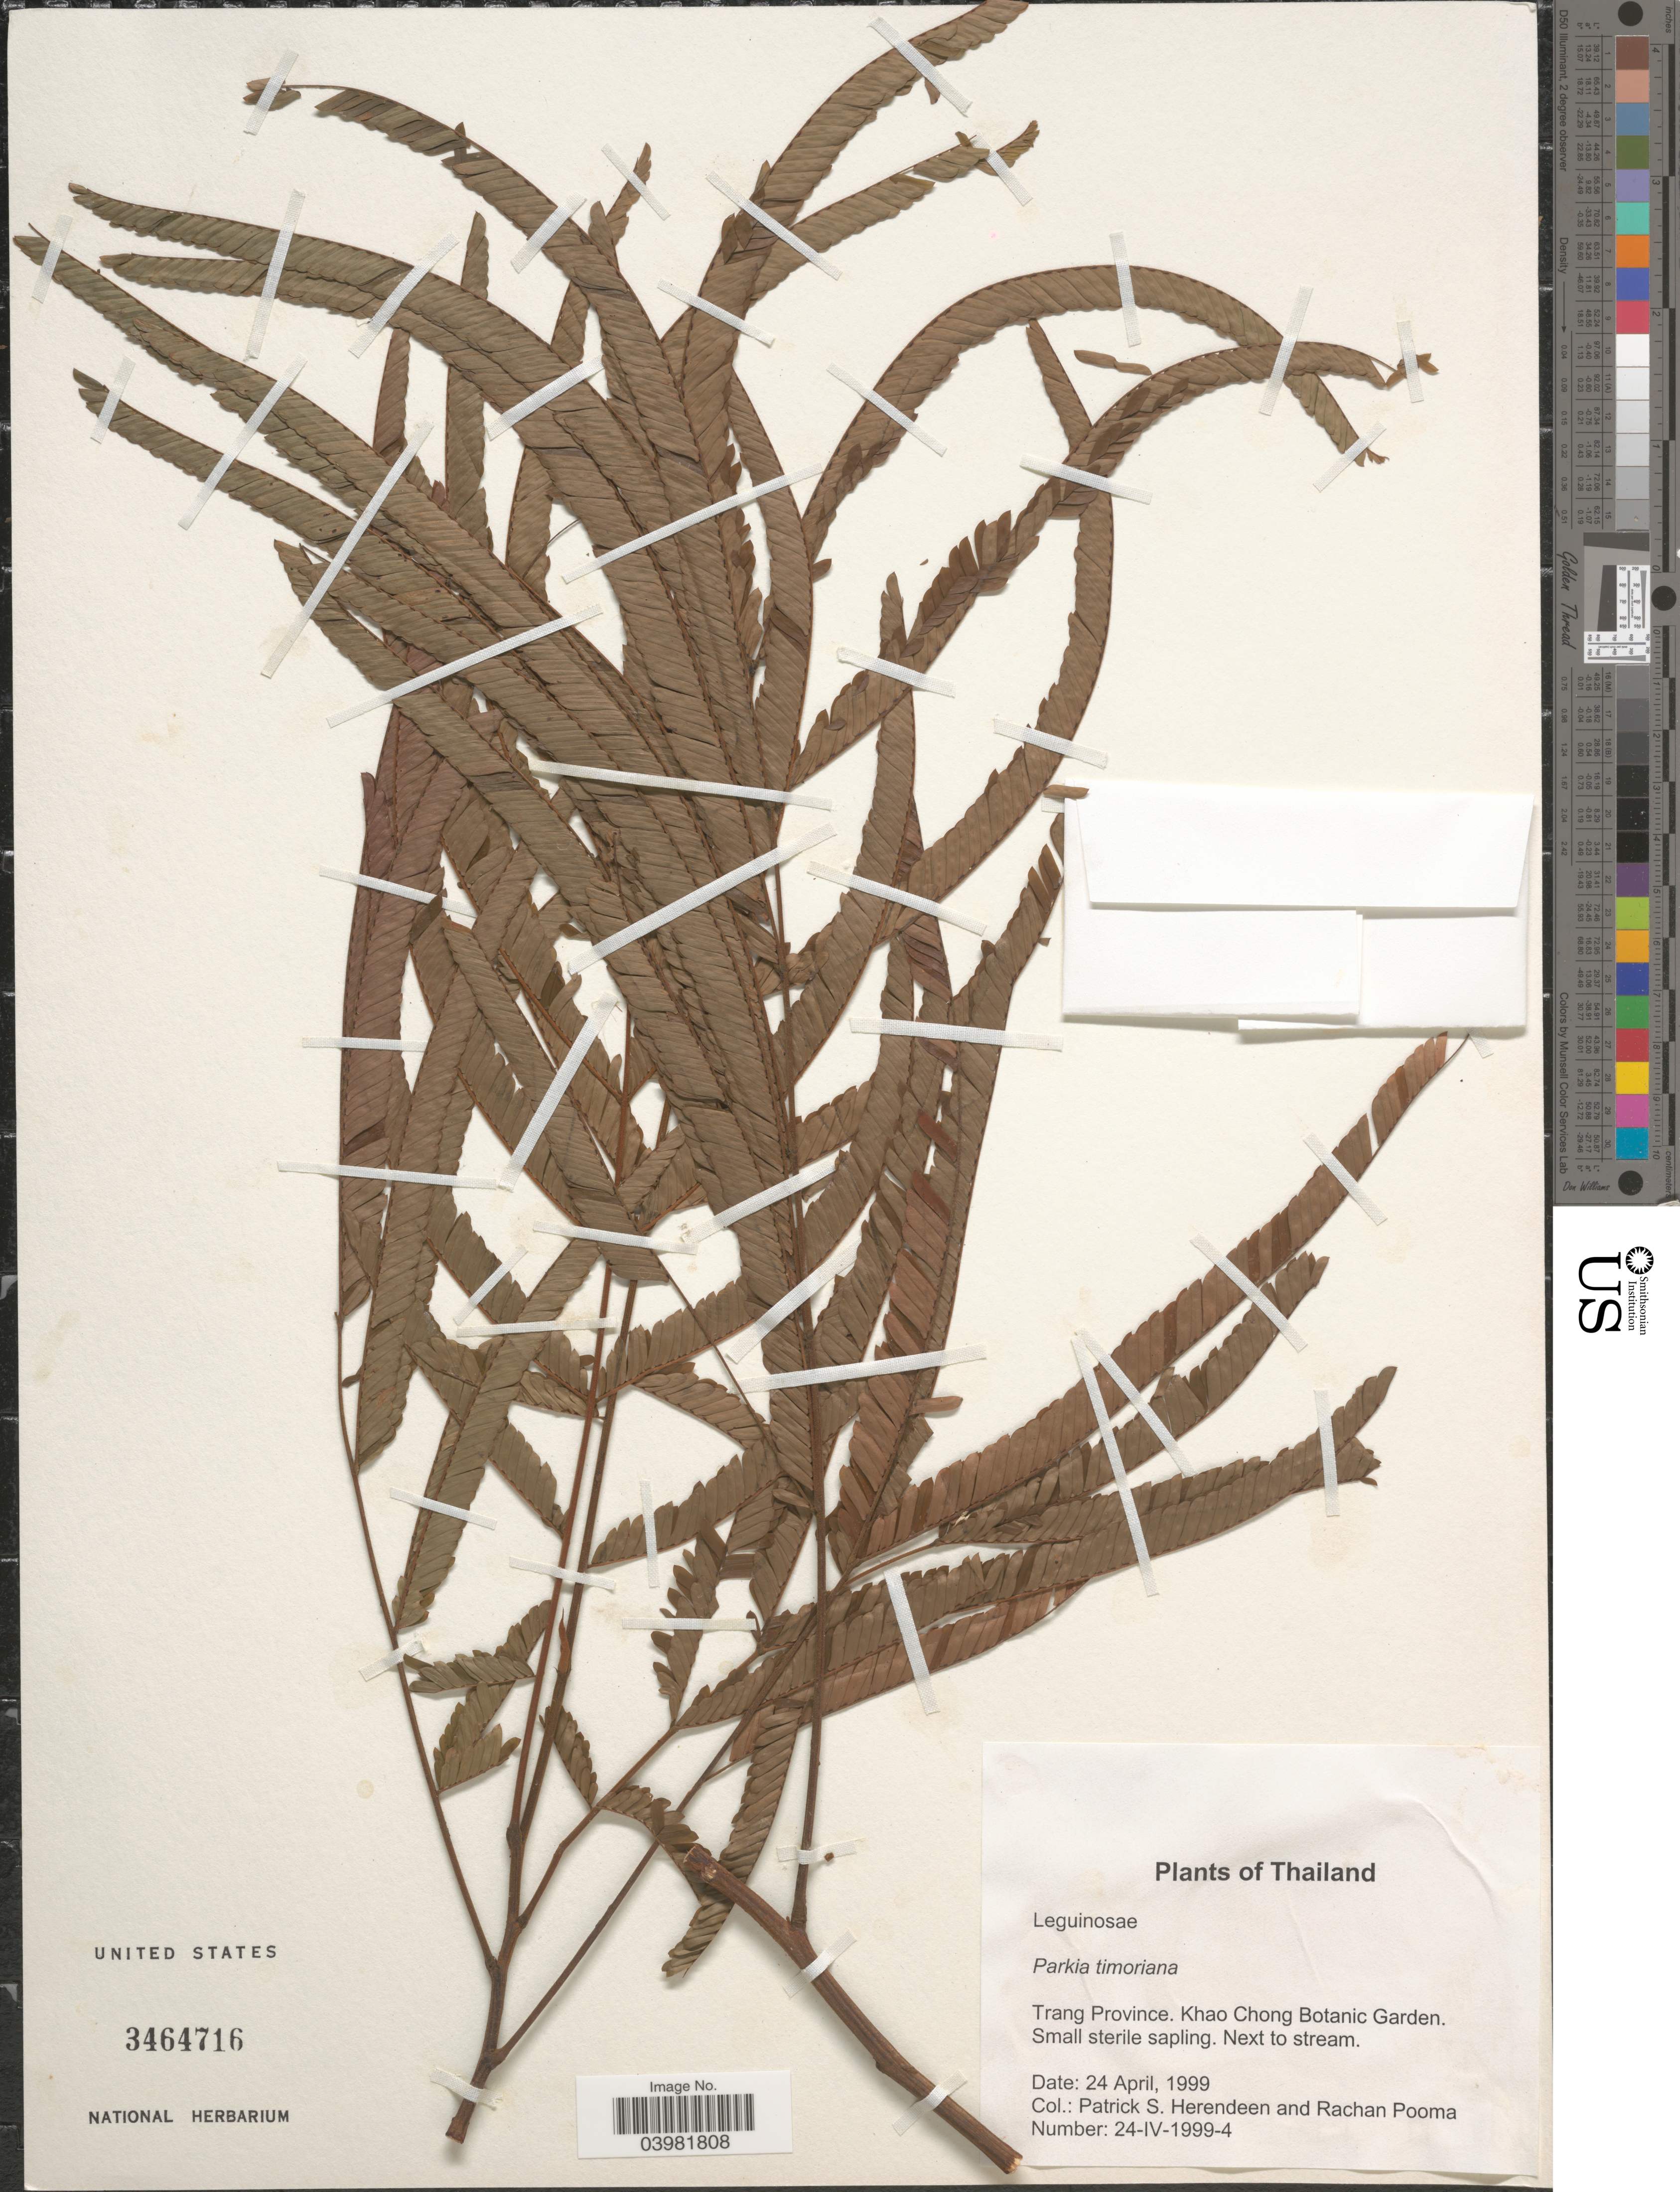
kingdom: Plantae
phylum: Tracheophyta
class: Magnoliopsida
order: Fabales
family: Fabaceae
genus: Parkia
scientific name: Parkia timoriana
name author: (DC.) Merr.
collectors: P. S. Herendeen & R. Pooma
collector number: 24-IV-1999-4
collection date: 1999-04-24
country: Thailand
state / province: Trang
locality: Khao Chong Botanic Garden. Next to stream.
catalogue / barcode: US 3464716